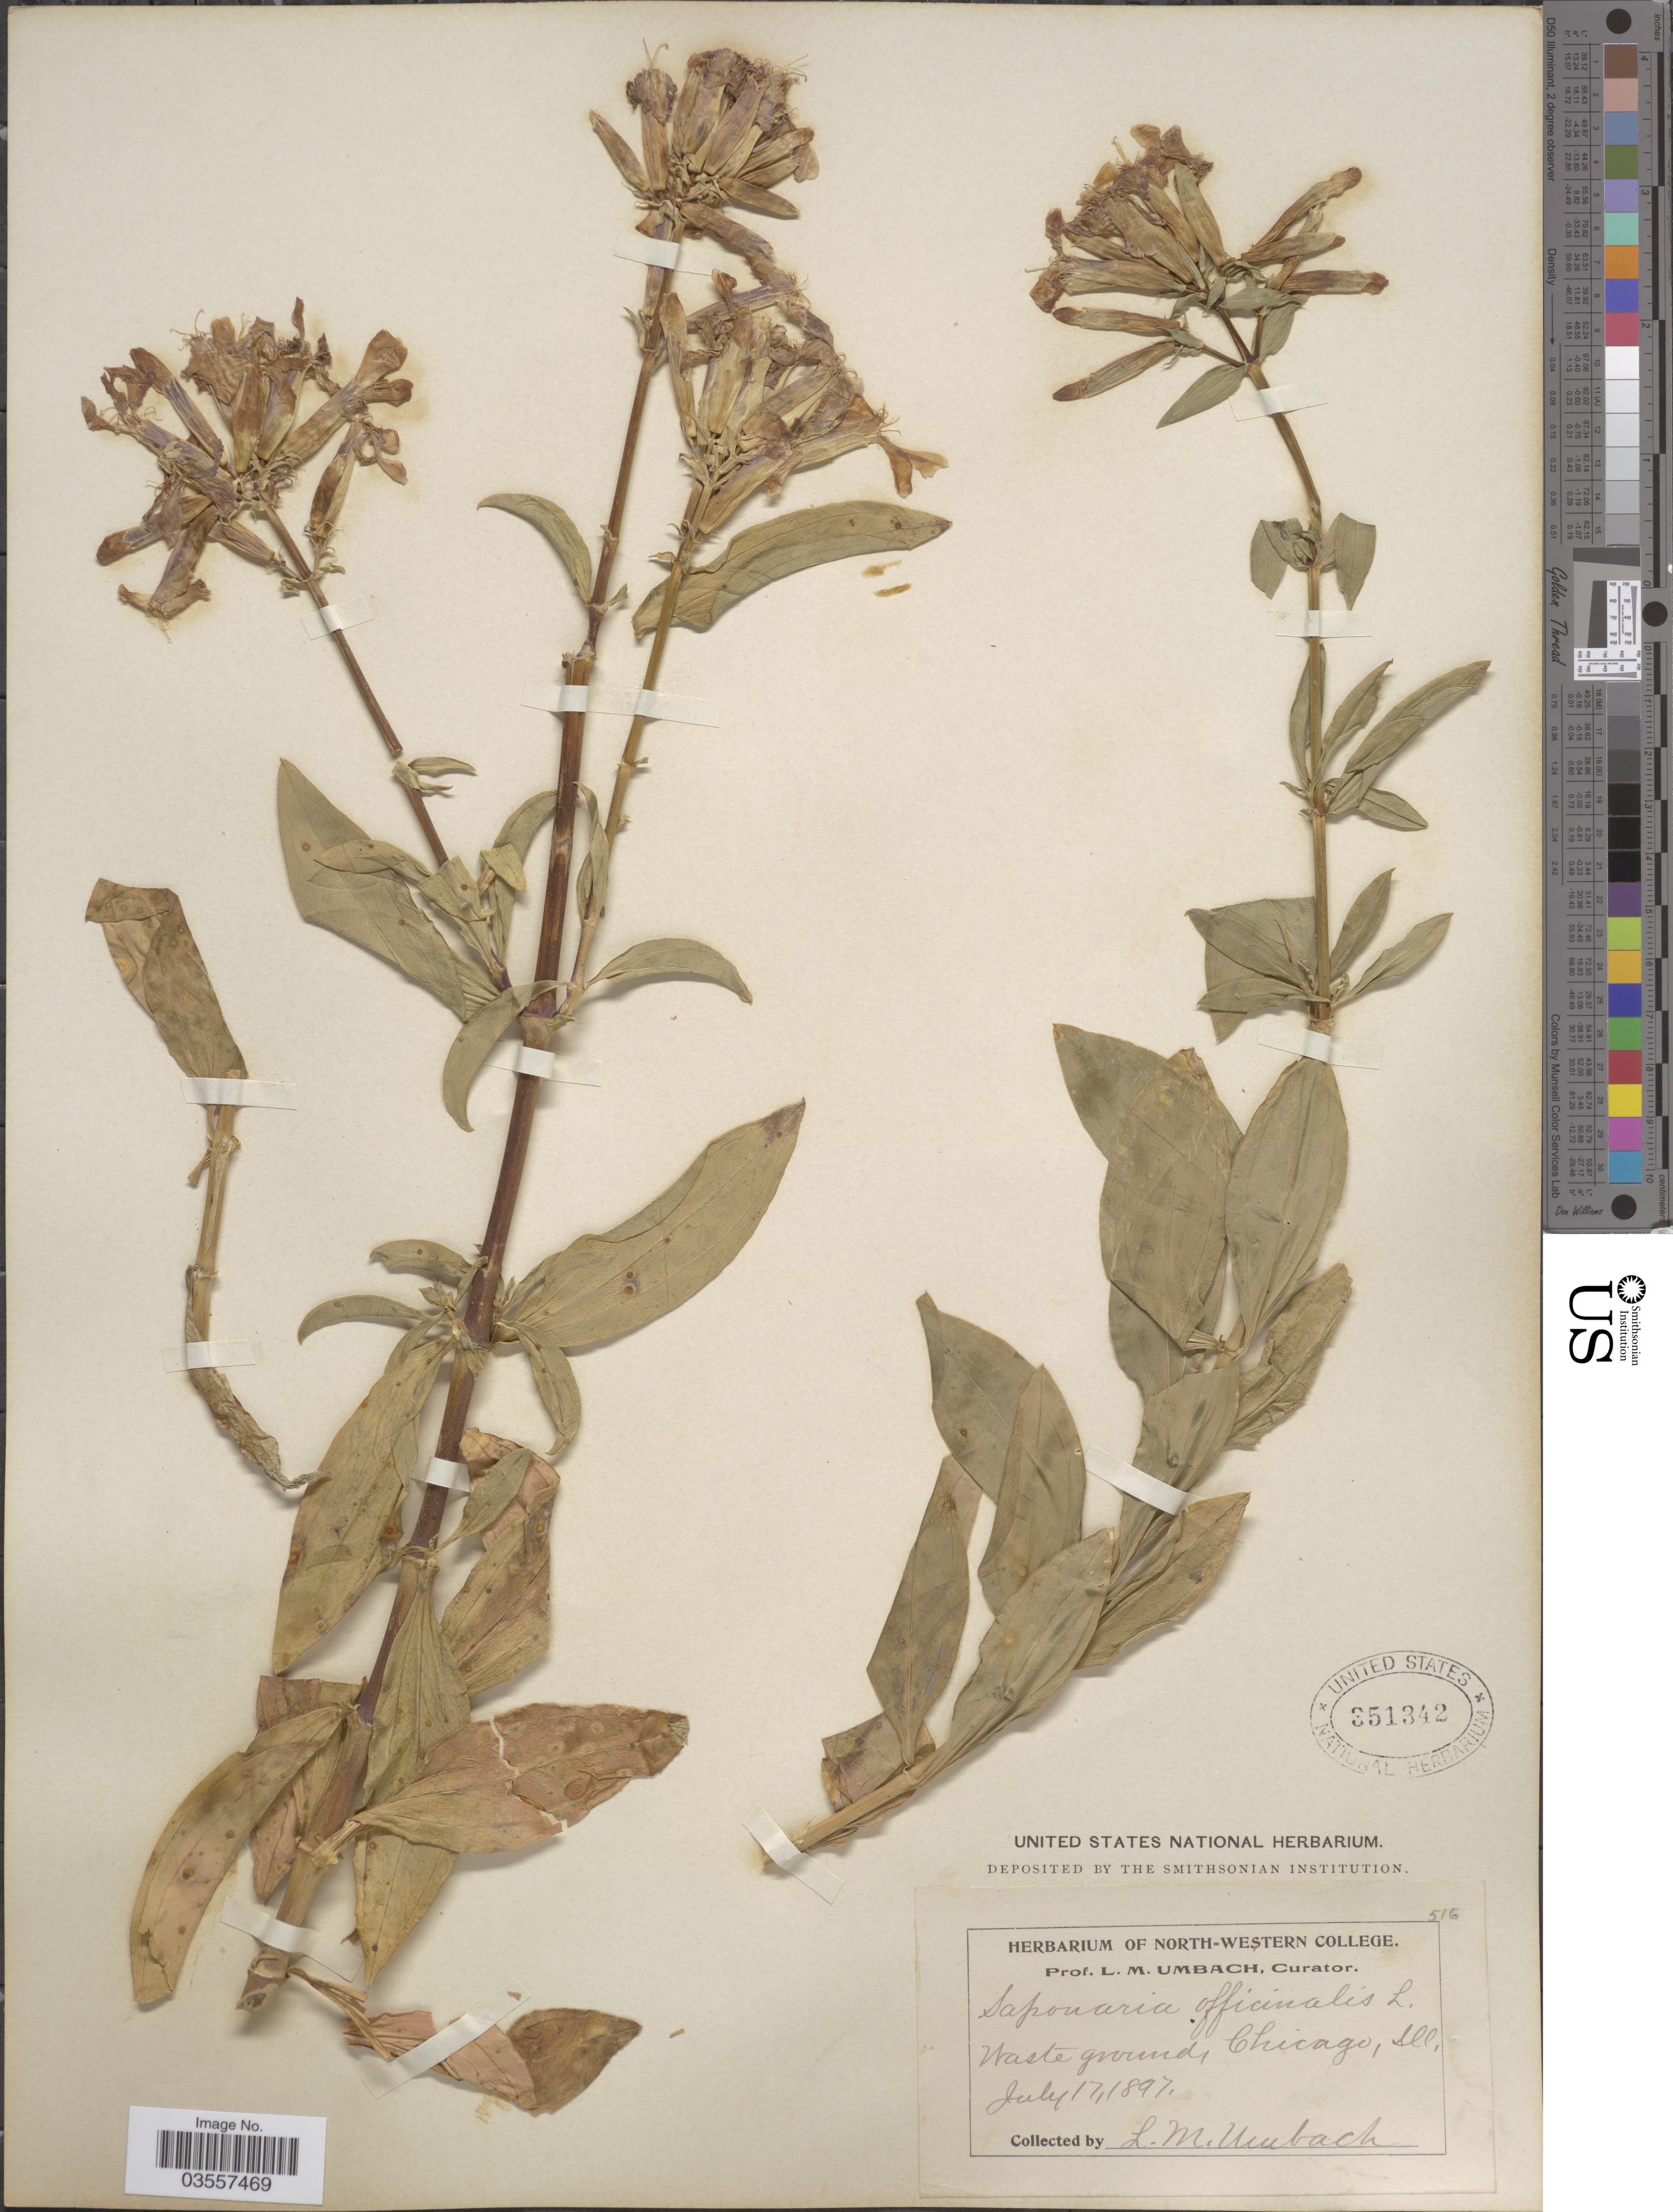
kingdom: Plantae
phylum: Tracheophyta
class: Magnoliopsida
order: Caryophyllales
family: Caryophyllaceae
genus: Saponaria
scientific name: Saponaria officinalis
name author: L.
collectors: L. M. Umbach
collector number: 516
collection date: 1897-07-17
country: United States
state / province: Illinois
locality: Chicago.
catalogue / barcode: US 351342